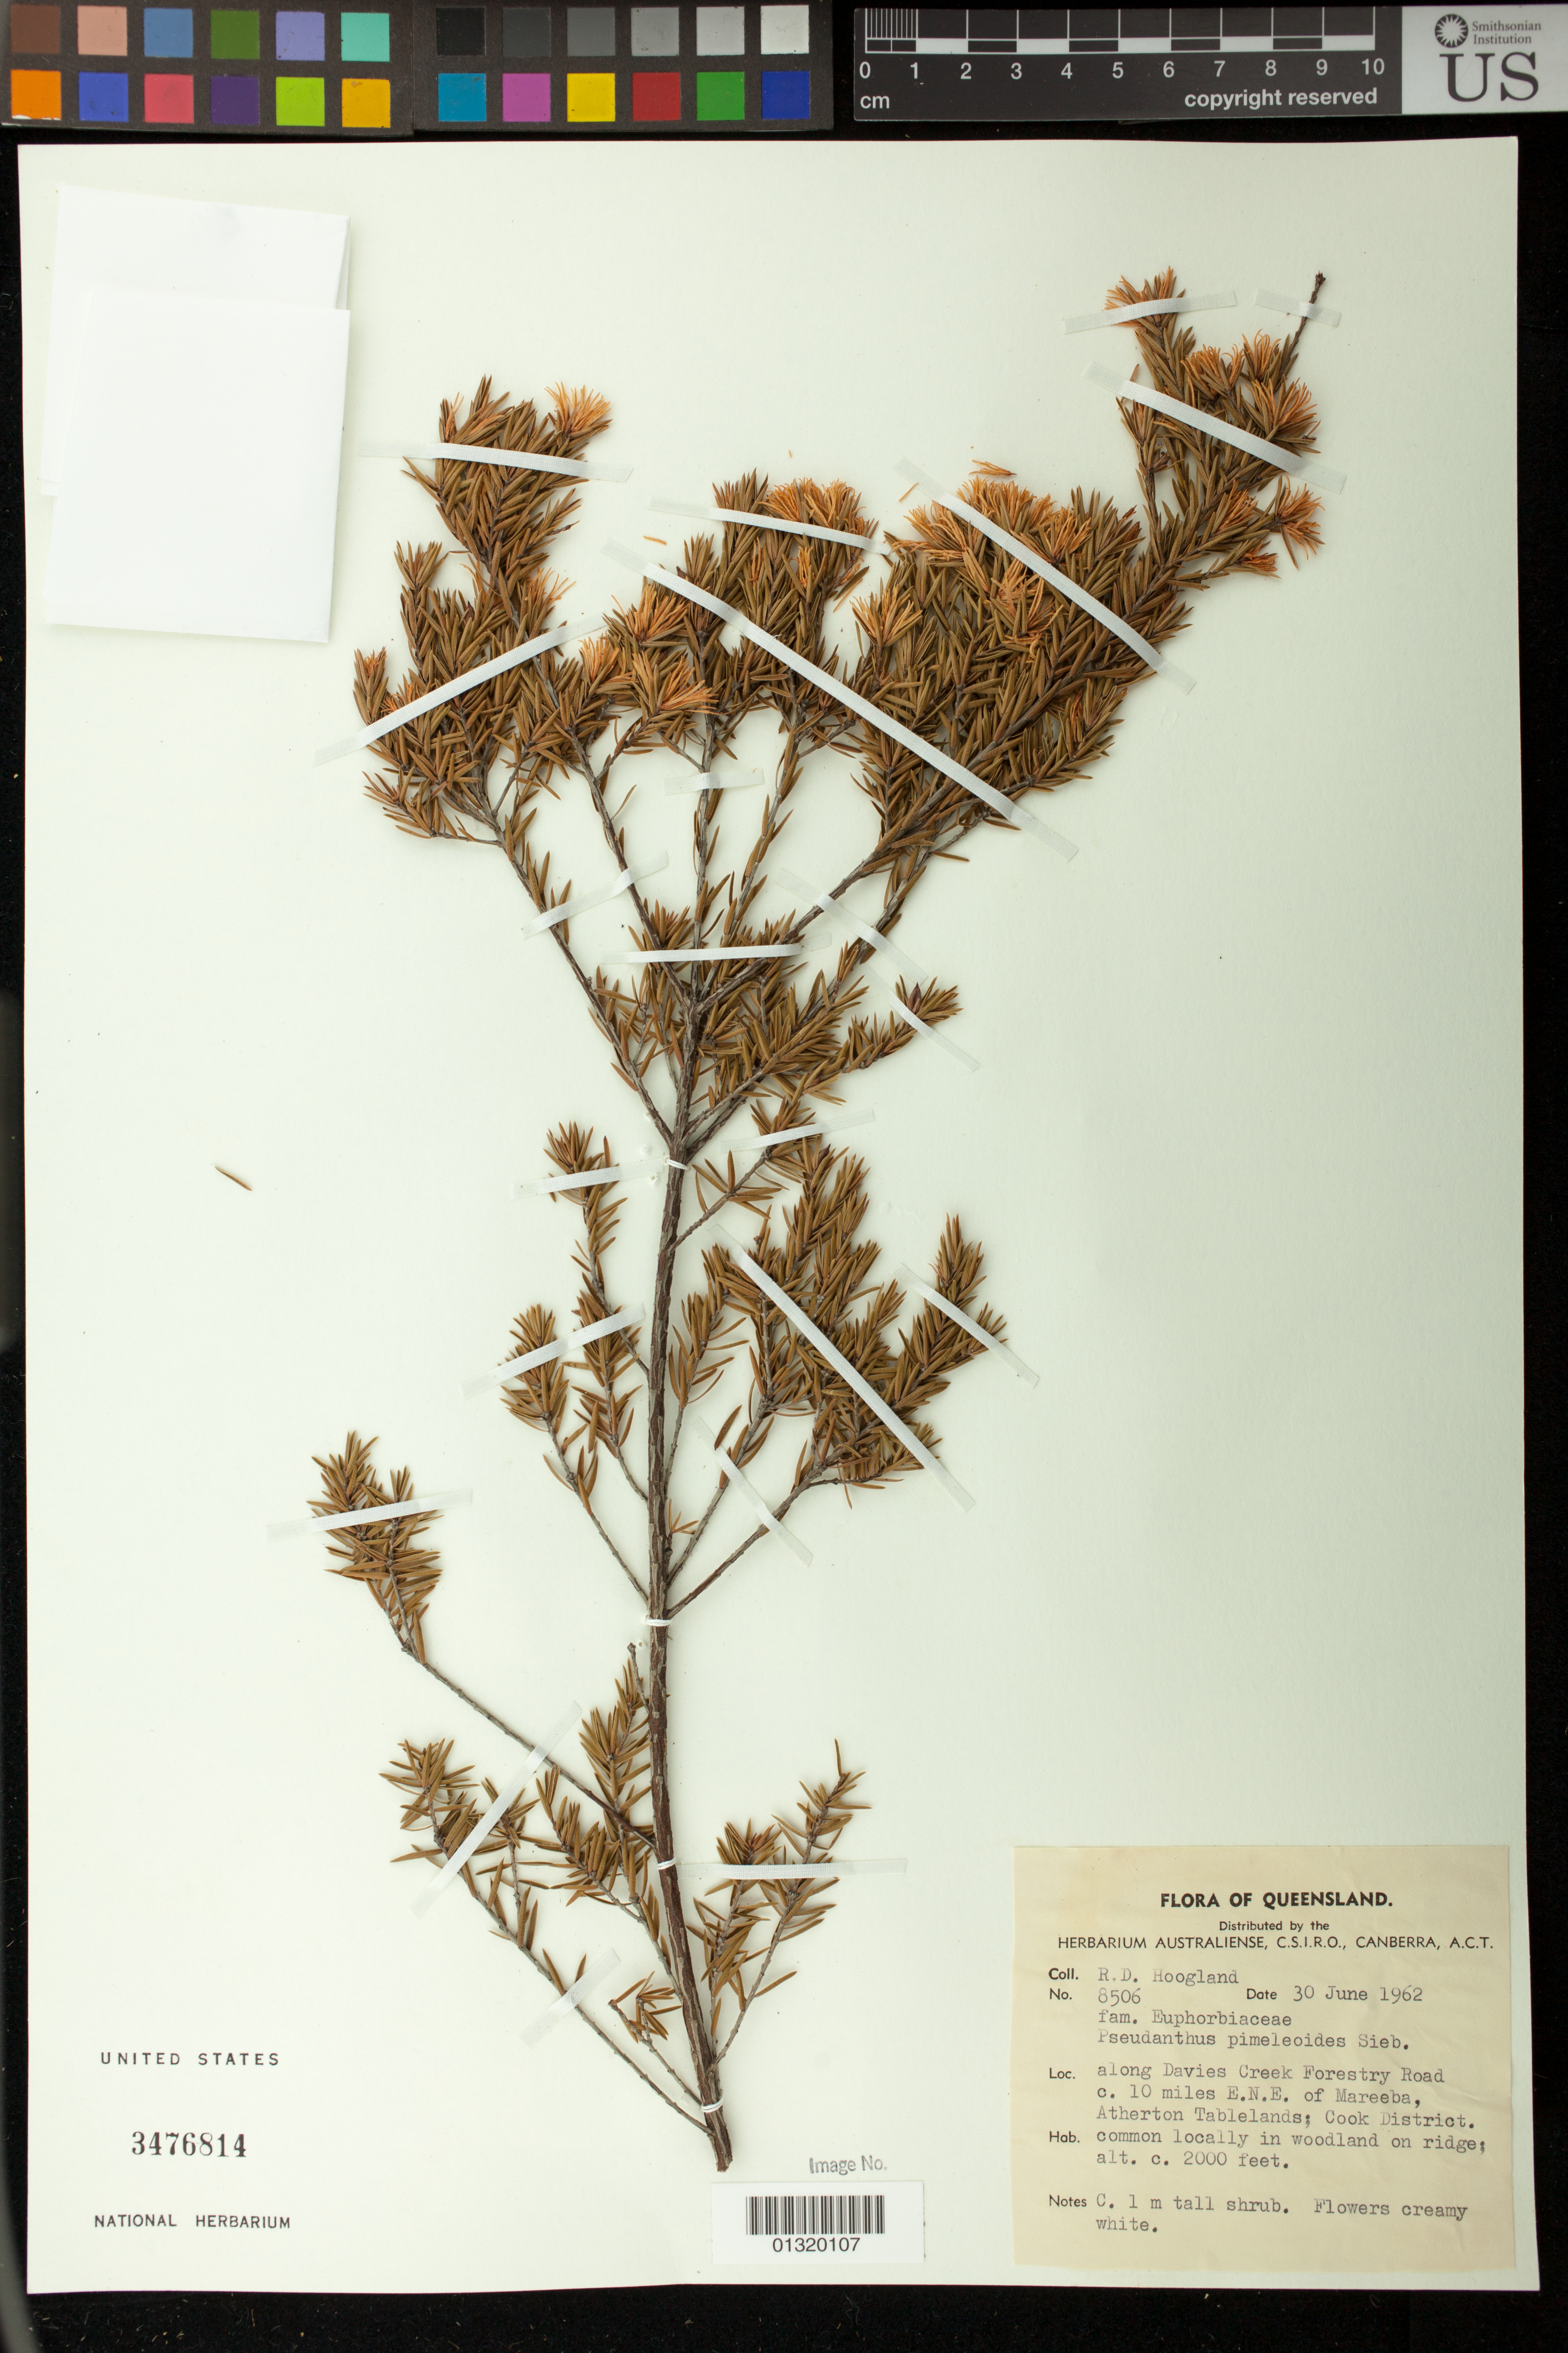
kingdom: Plantae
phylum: Tracheophyta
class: Magnoliopsida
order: Malpighiales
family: Picrodendraceae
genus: Pseudanthus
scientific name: Pseudanthus pimeleoides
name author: Sieber & Spreng.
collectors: R. D. Hoogland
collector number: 8506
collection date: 1962-06-30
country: Australia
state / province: Queensland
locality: along Davies Creek Forestry Road c. 10 miles E.N.E. of Mareeba, Atherton Tablelands; Cook District.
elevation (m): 610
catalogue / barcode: US 3476814